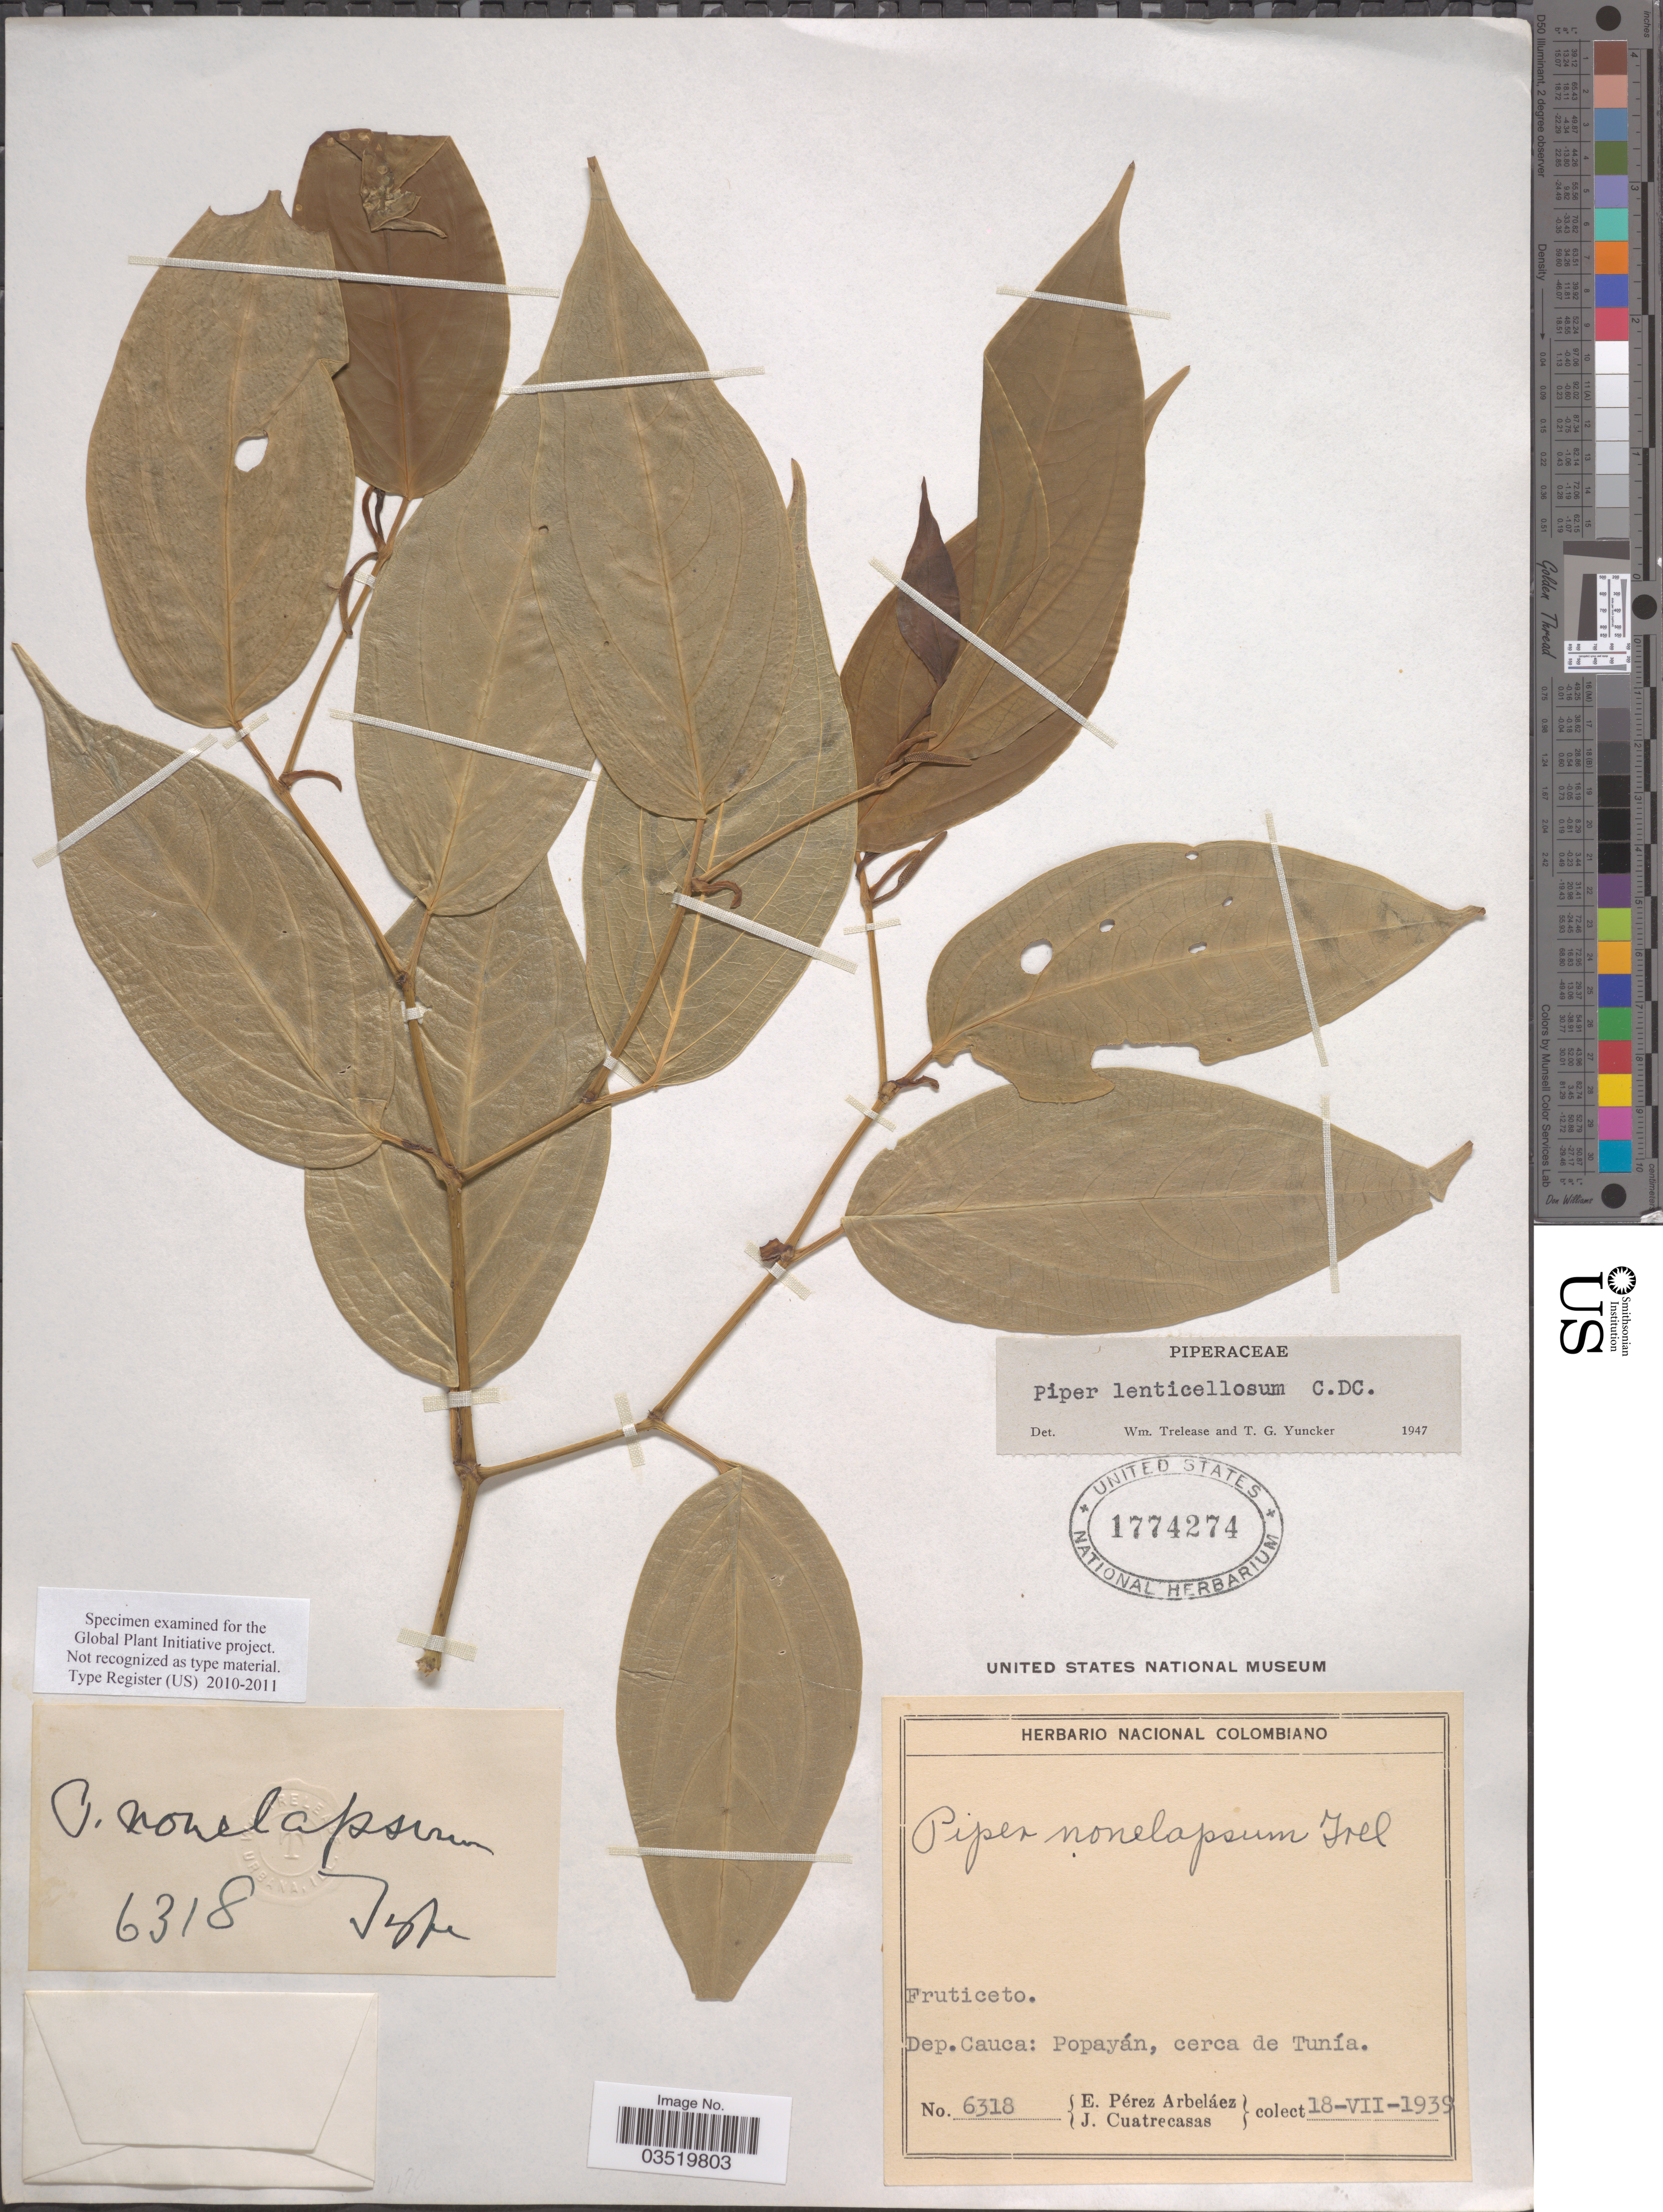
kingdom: Plantae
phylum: Tracheophyta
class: Magnoliopsida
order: Piperales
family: Piperaceae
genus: Piper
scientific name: Piper el-bancoanum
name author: Trel. & Yunck.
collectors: E. Pérez Arbeláez & J. Cuatrecasas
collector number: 6318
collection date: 1939-07-18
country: Colombia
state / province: Cauca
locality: Dep. Cauca: Popayán, cerca de Tunía.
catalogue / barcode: US 1774274